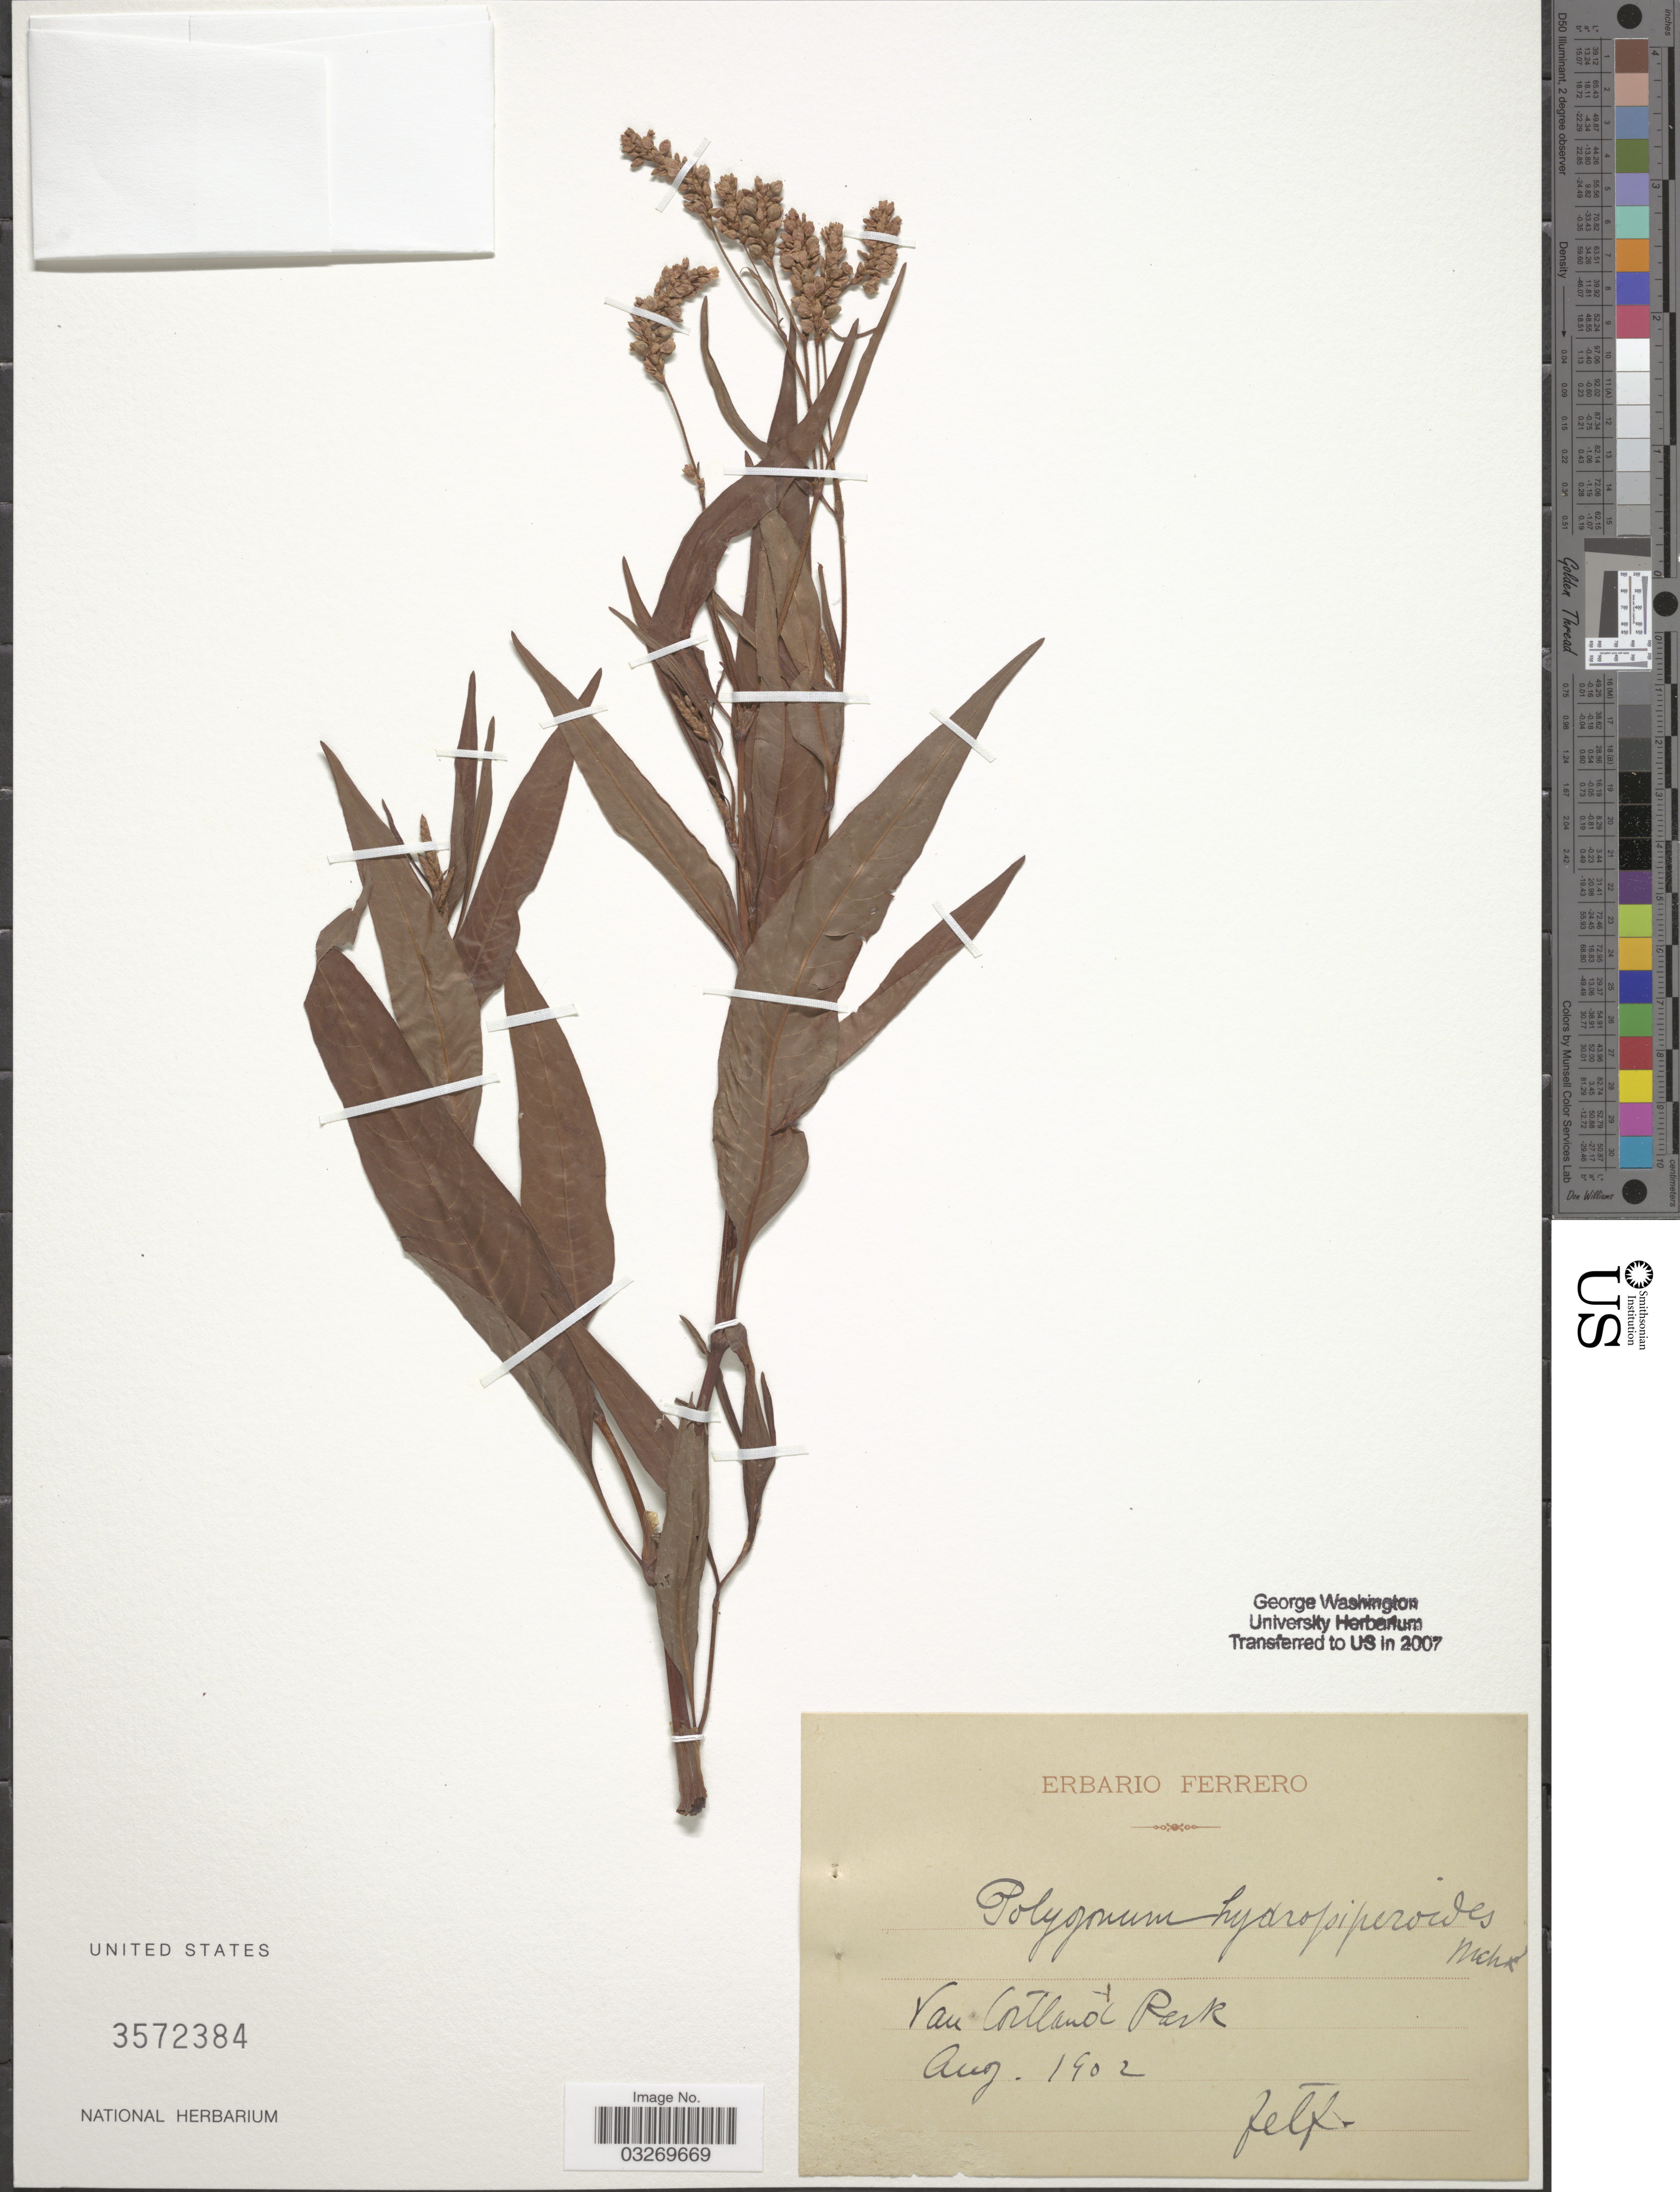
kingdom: Plantae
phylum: Tracheophyta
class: Magnoliopsida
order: Caryophyllales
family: Polygonaceae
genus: Persicaria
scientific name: Persicaria pensylvanica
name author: (L.) M. Gómez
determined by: Atha, D. E.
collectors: F. Ferrero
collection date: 1902-08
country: United States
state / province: New York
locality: Van Cortlandt Park.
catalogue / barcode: US 3572384